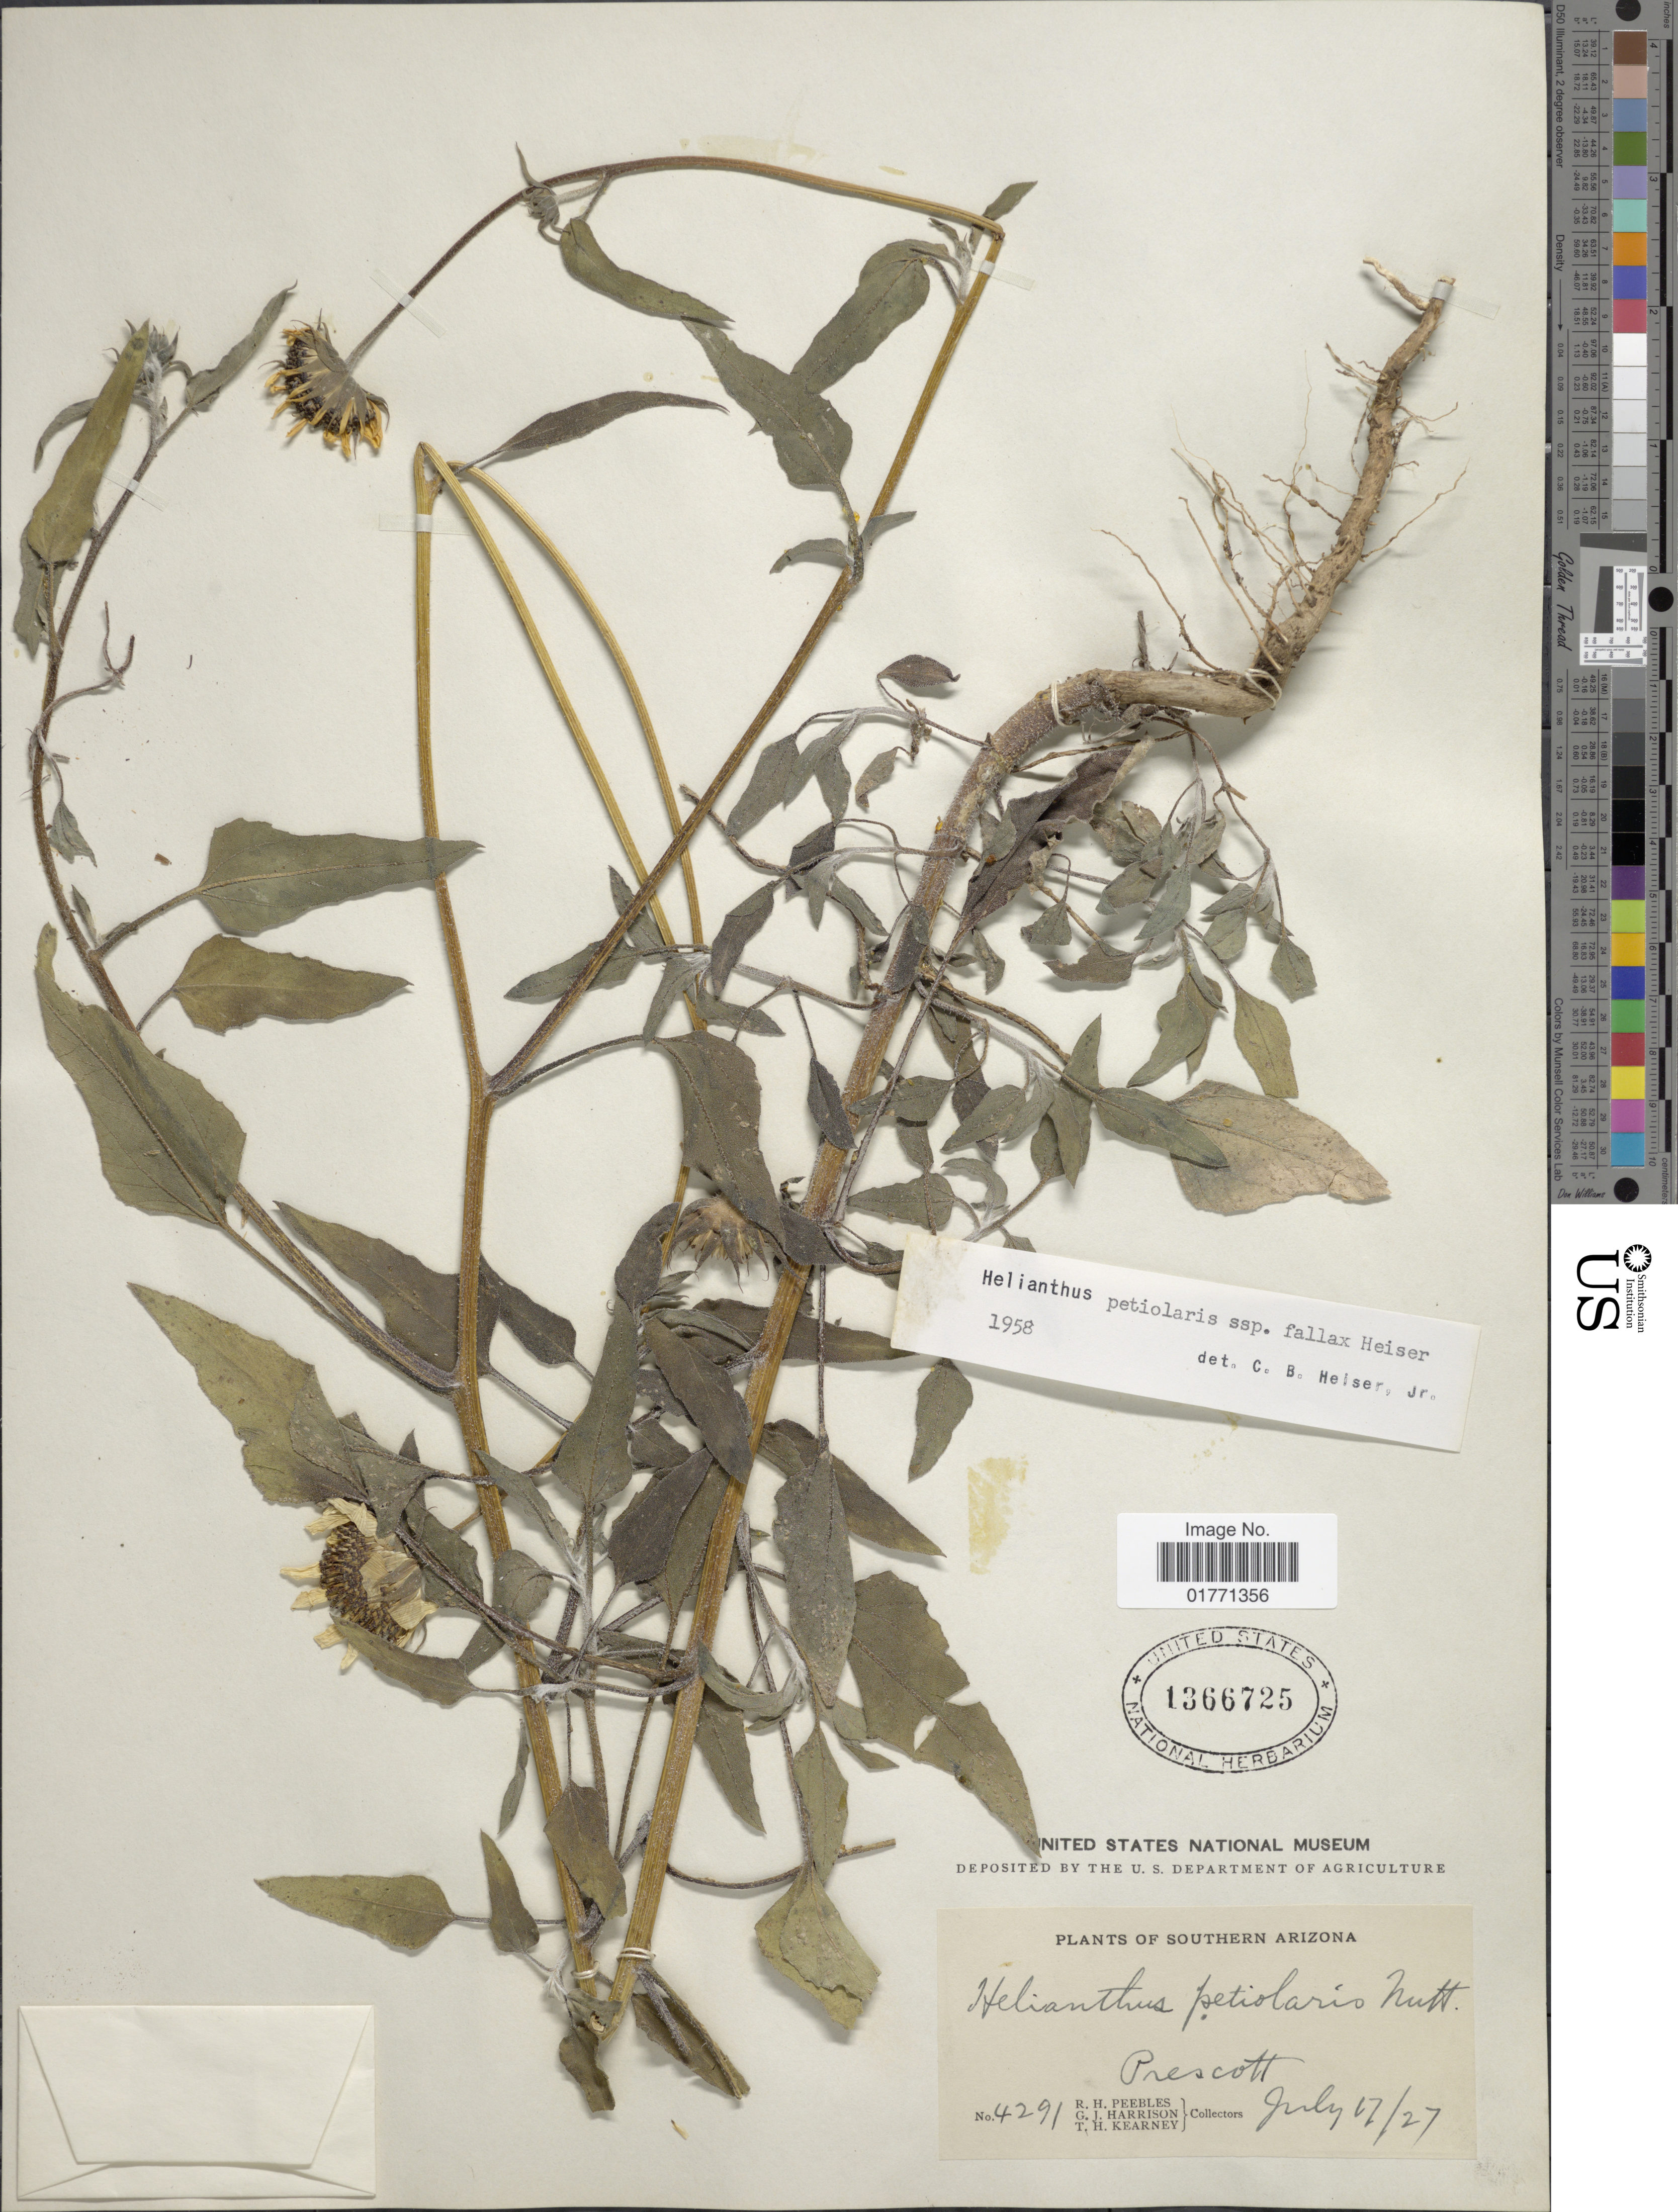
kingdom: Plantae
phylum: Tracheophyta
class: Magnoliopsida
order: Asterales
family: Asteraceae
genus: Helianthus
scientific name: Helianthus petiolaris subsp. fallax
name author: Heiser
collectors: R. H. Peebles, G. J. Harrison & T. H. Kearney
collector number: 4291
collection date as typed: Transcribed d/m/y: 17/7/27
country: United States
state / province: Arizona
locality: Southern Arizona, Prescott.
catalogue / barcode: US 1366725